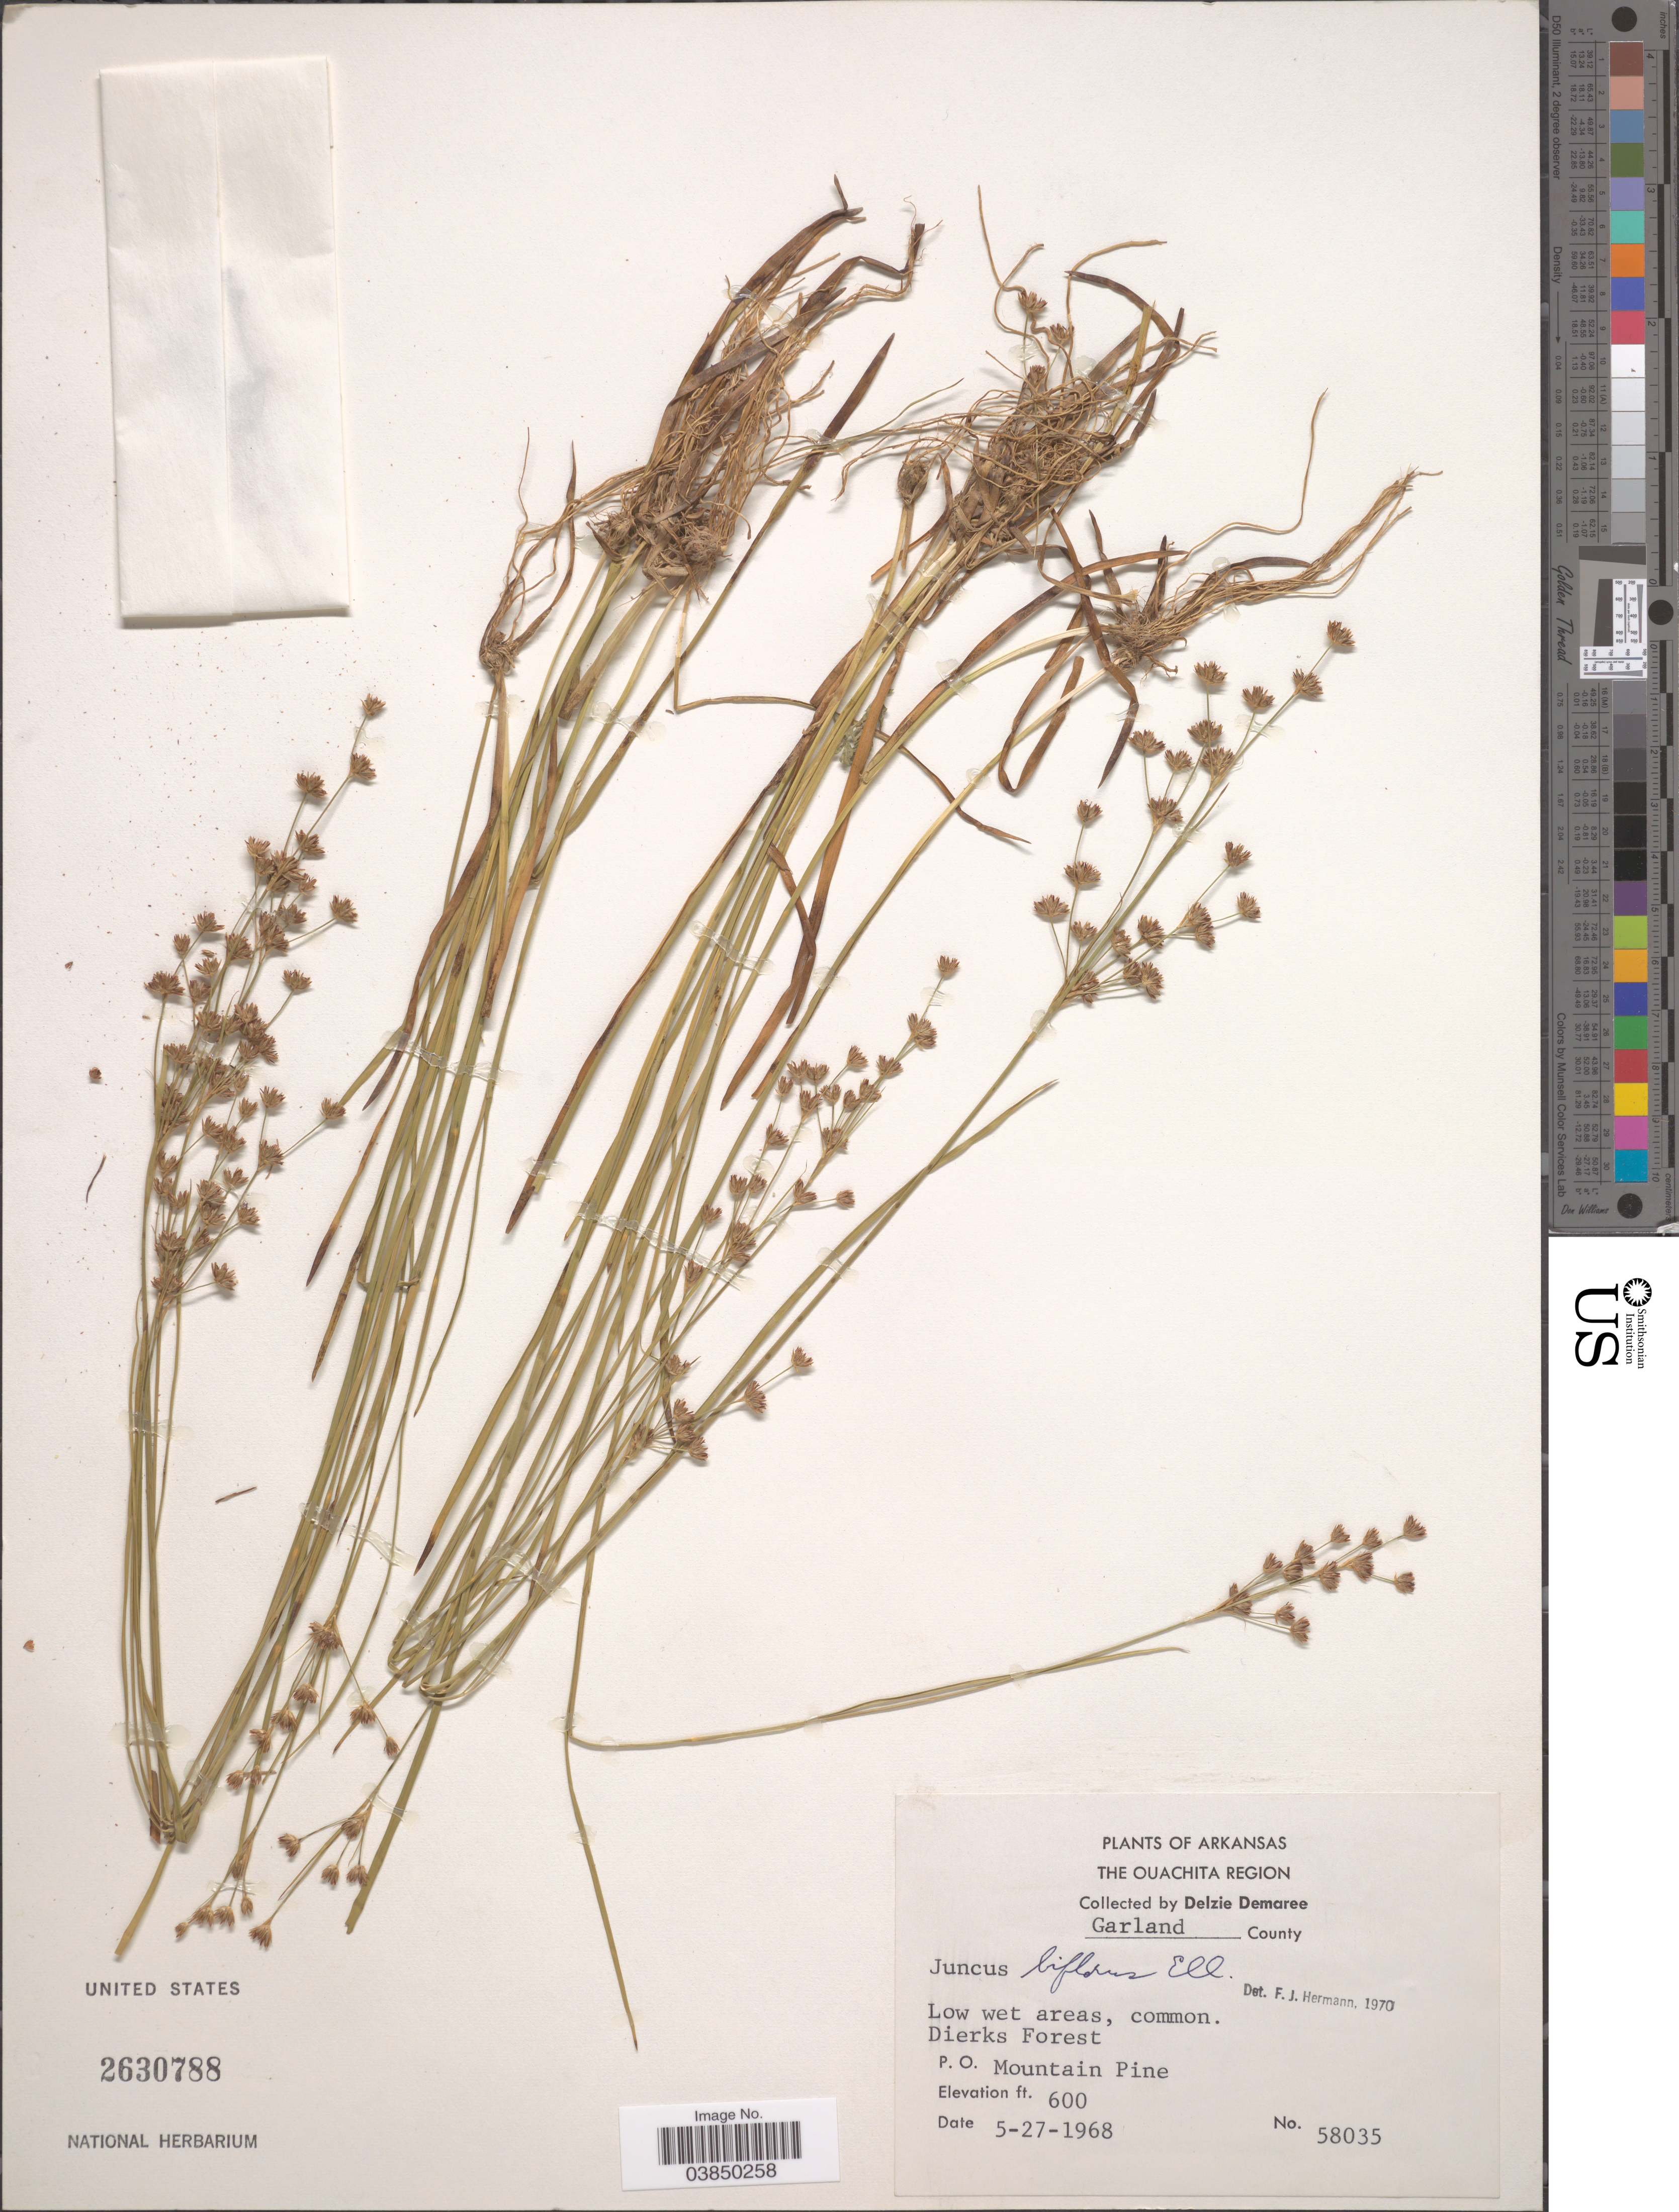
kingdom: Plantae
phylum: Tracheophyta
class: Liliopsida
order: Poales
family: Juncaceae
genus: Juncus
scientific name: Juncus biflorus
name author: Ell.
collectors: D. Demaree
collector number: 58035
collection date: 1968-05-27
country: United States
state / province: Arkansas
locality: The Ouachita Region. Garland County. Dierks Forest. P.O. Mountain Pine.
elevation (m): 183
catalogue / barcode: US 2630788